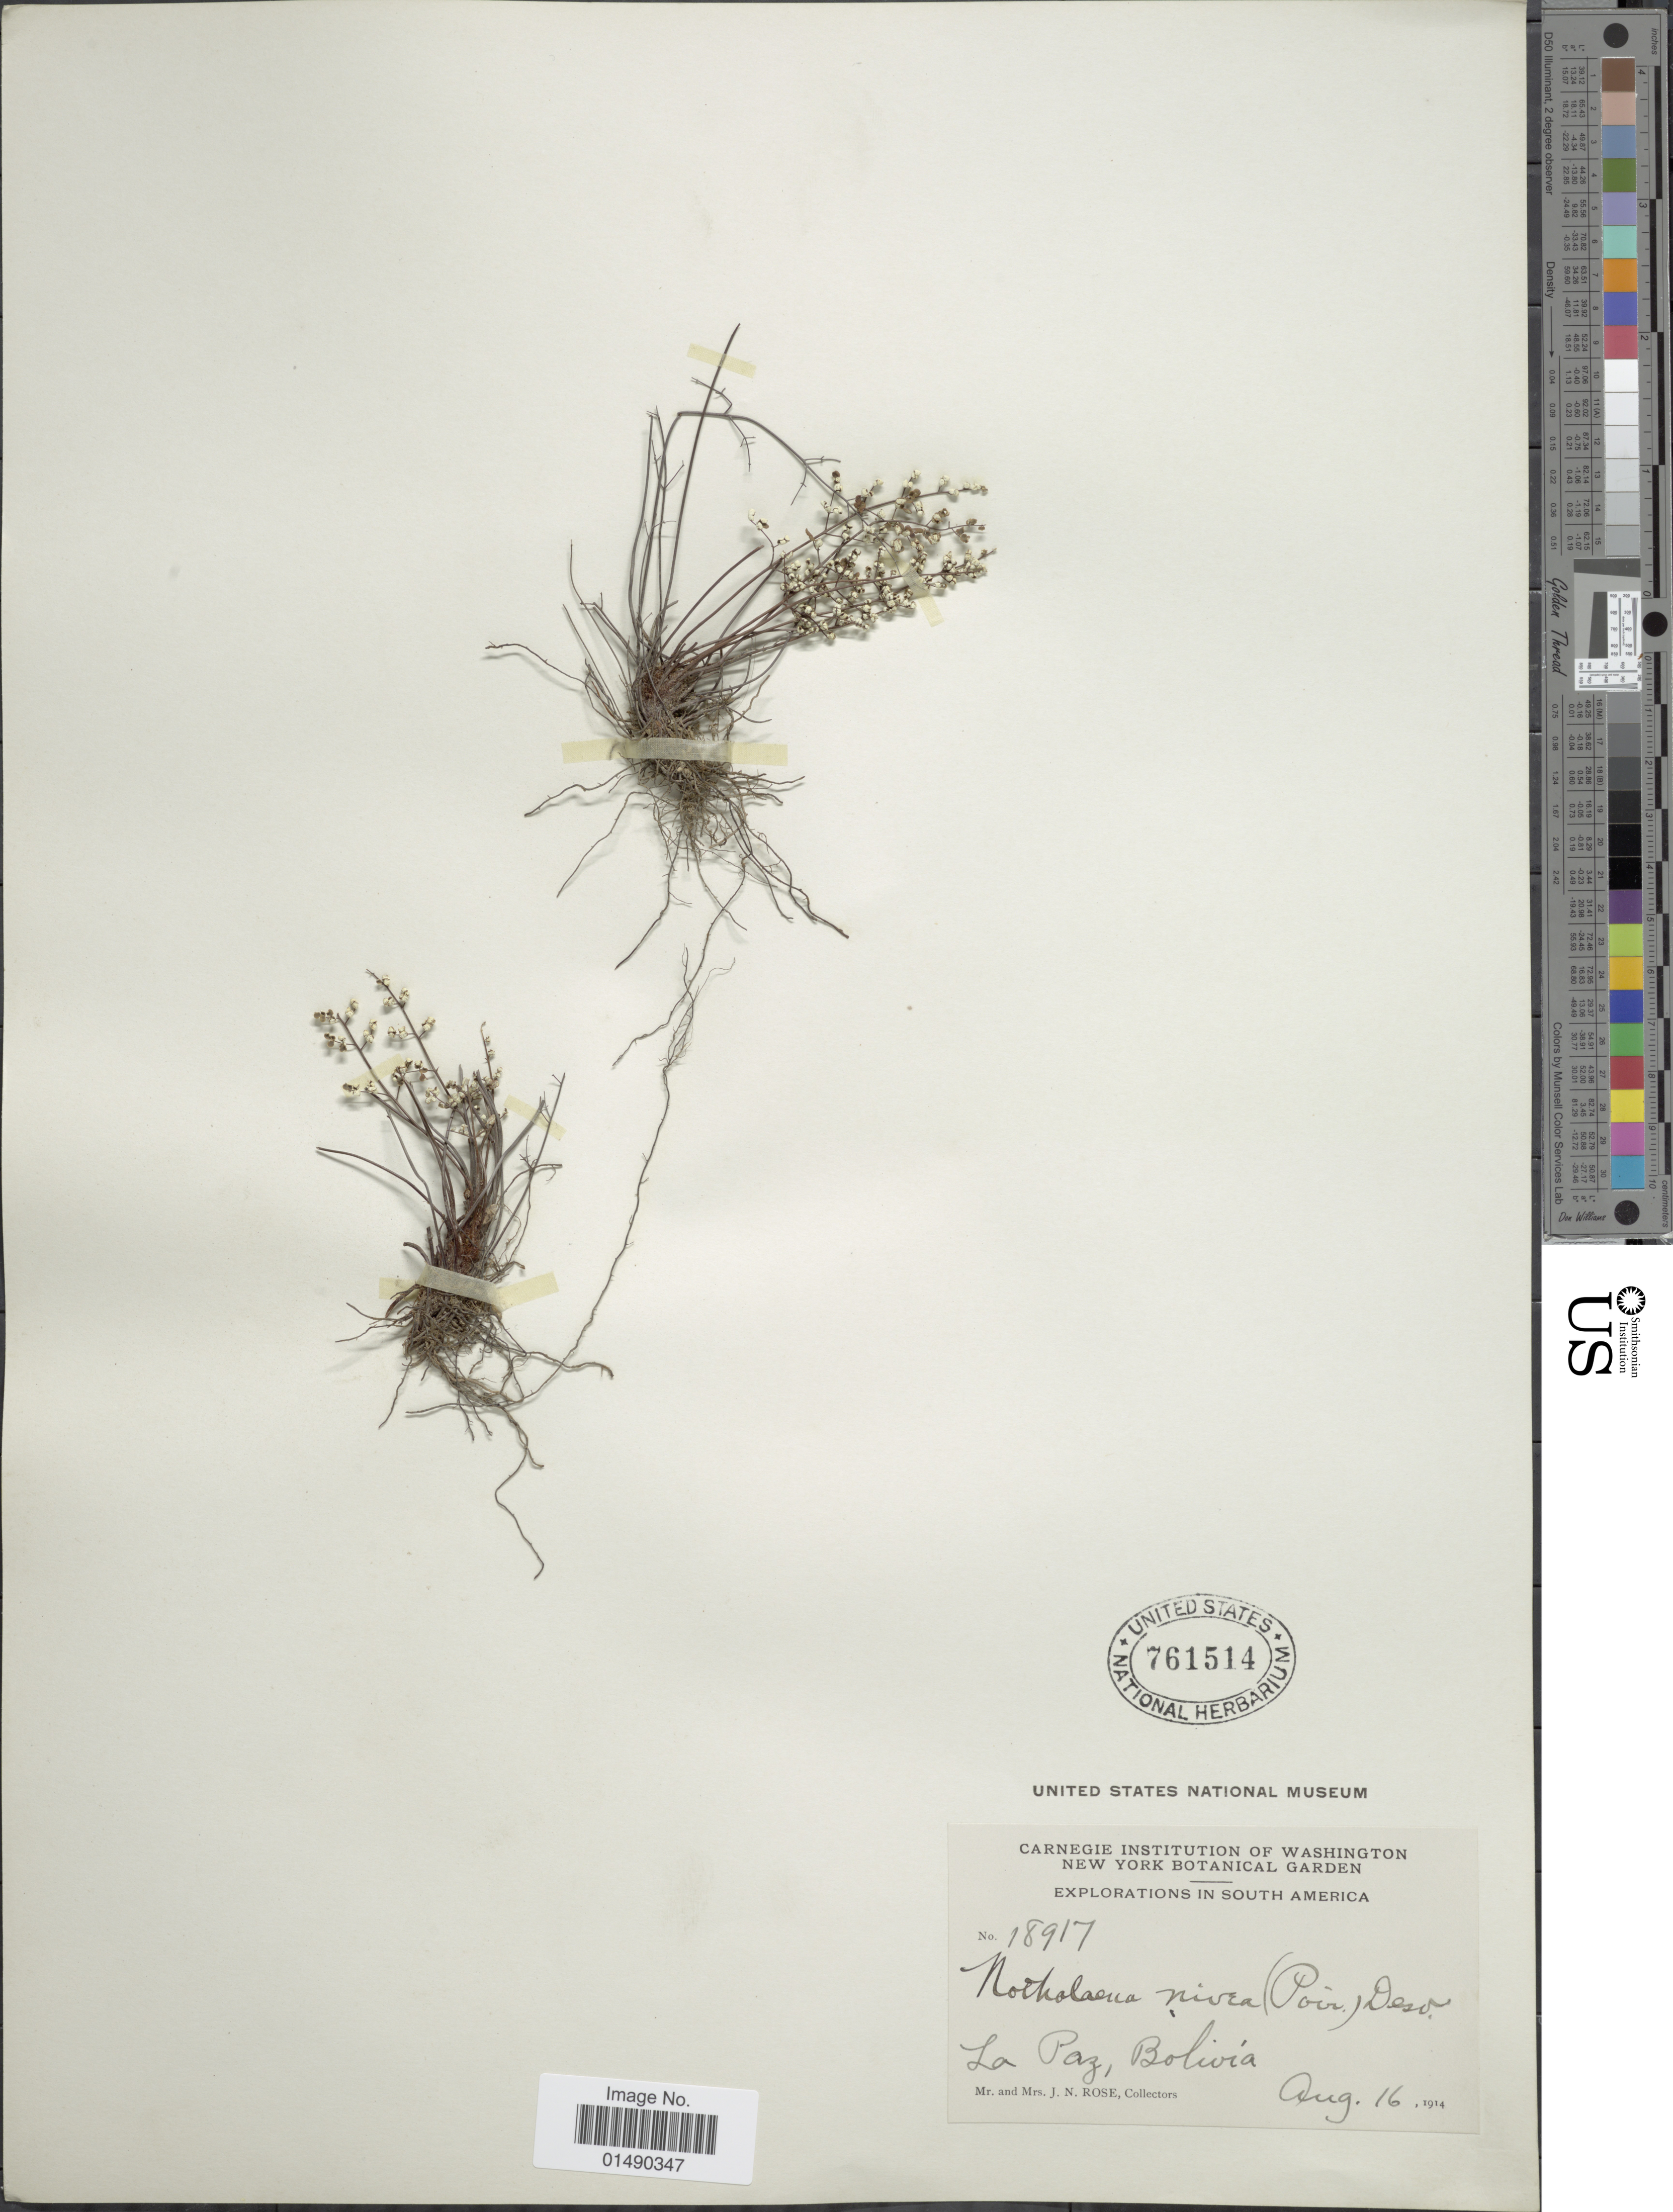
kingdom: Plantae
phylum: Tracheophyta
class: Polypodiopsida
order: Polypodiales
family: Pteridaceae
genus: Argyrochosma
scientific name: Argyrochosma nivea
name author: (Poir.) Windham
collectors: J. N. Rose & L. B. Rose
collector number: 18917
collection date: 1914-08-16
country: Bolivia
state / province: La Paz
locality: La Paz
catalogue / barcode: US 761514